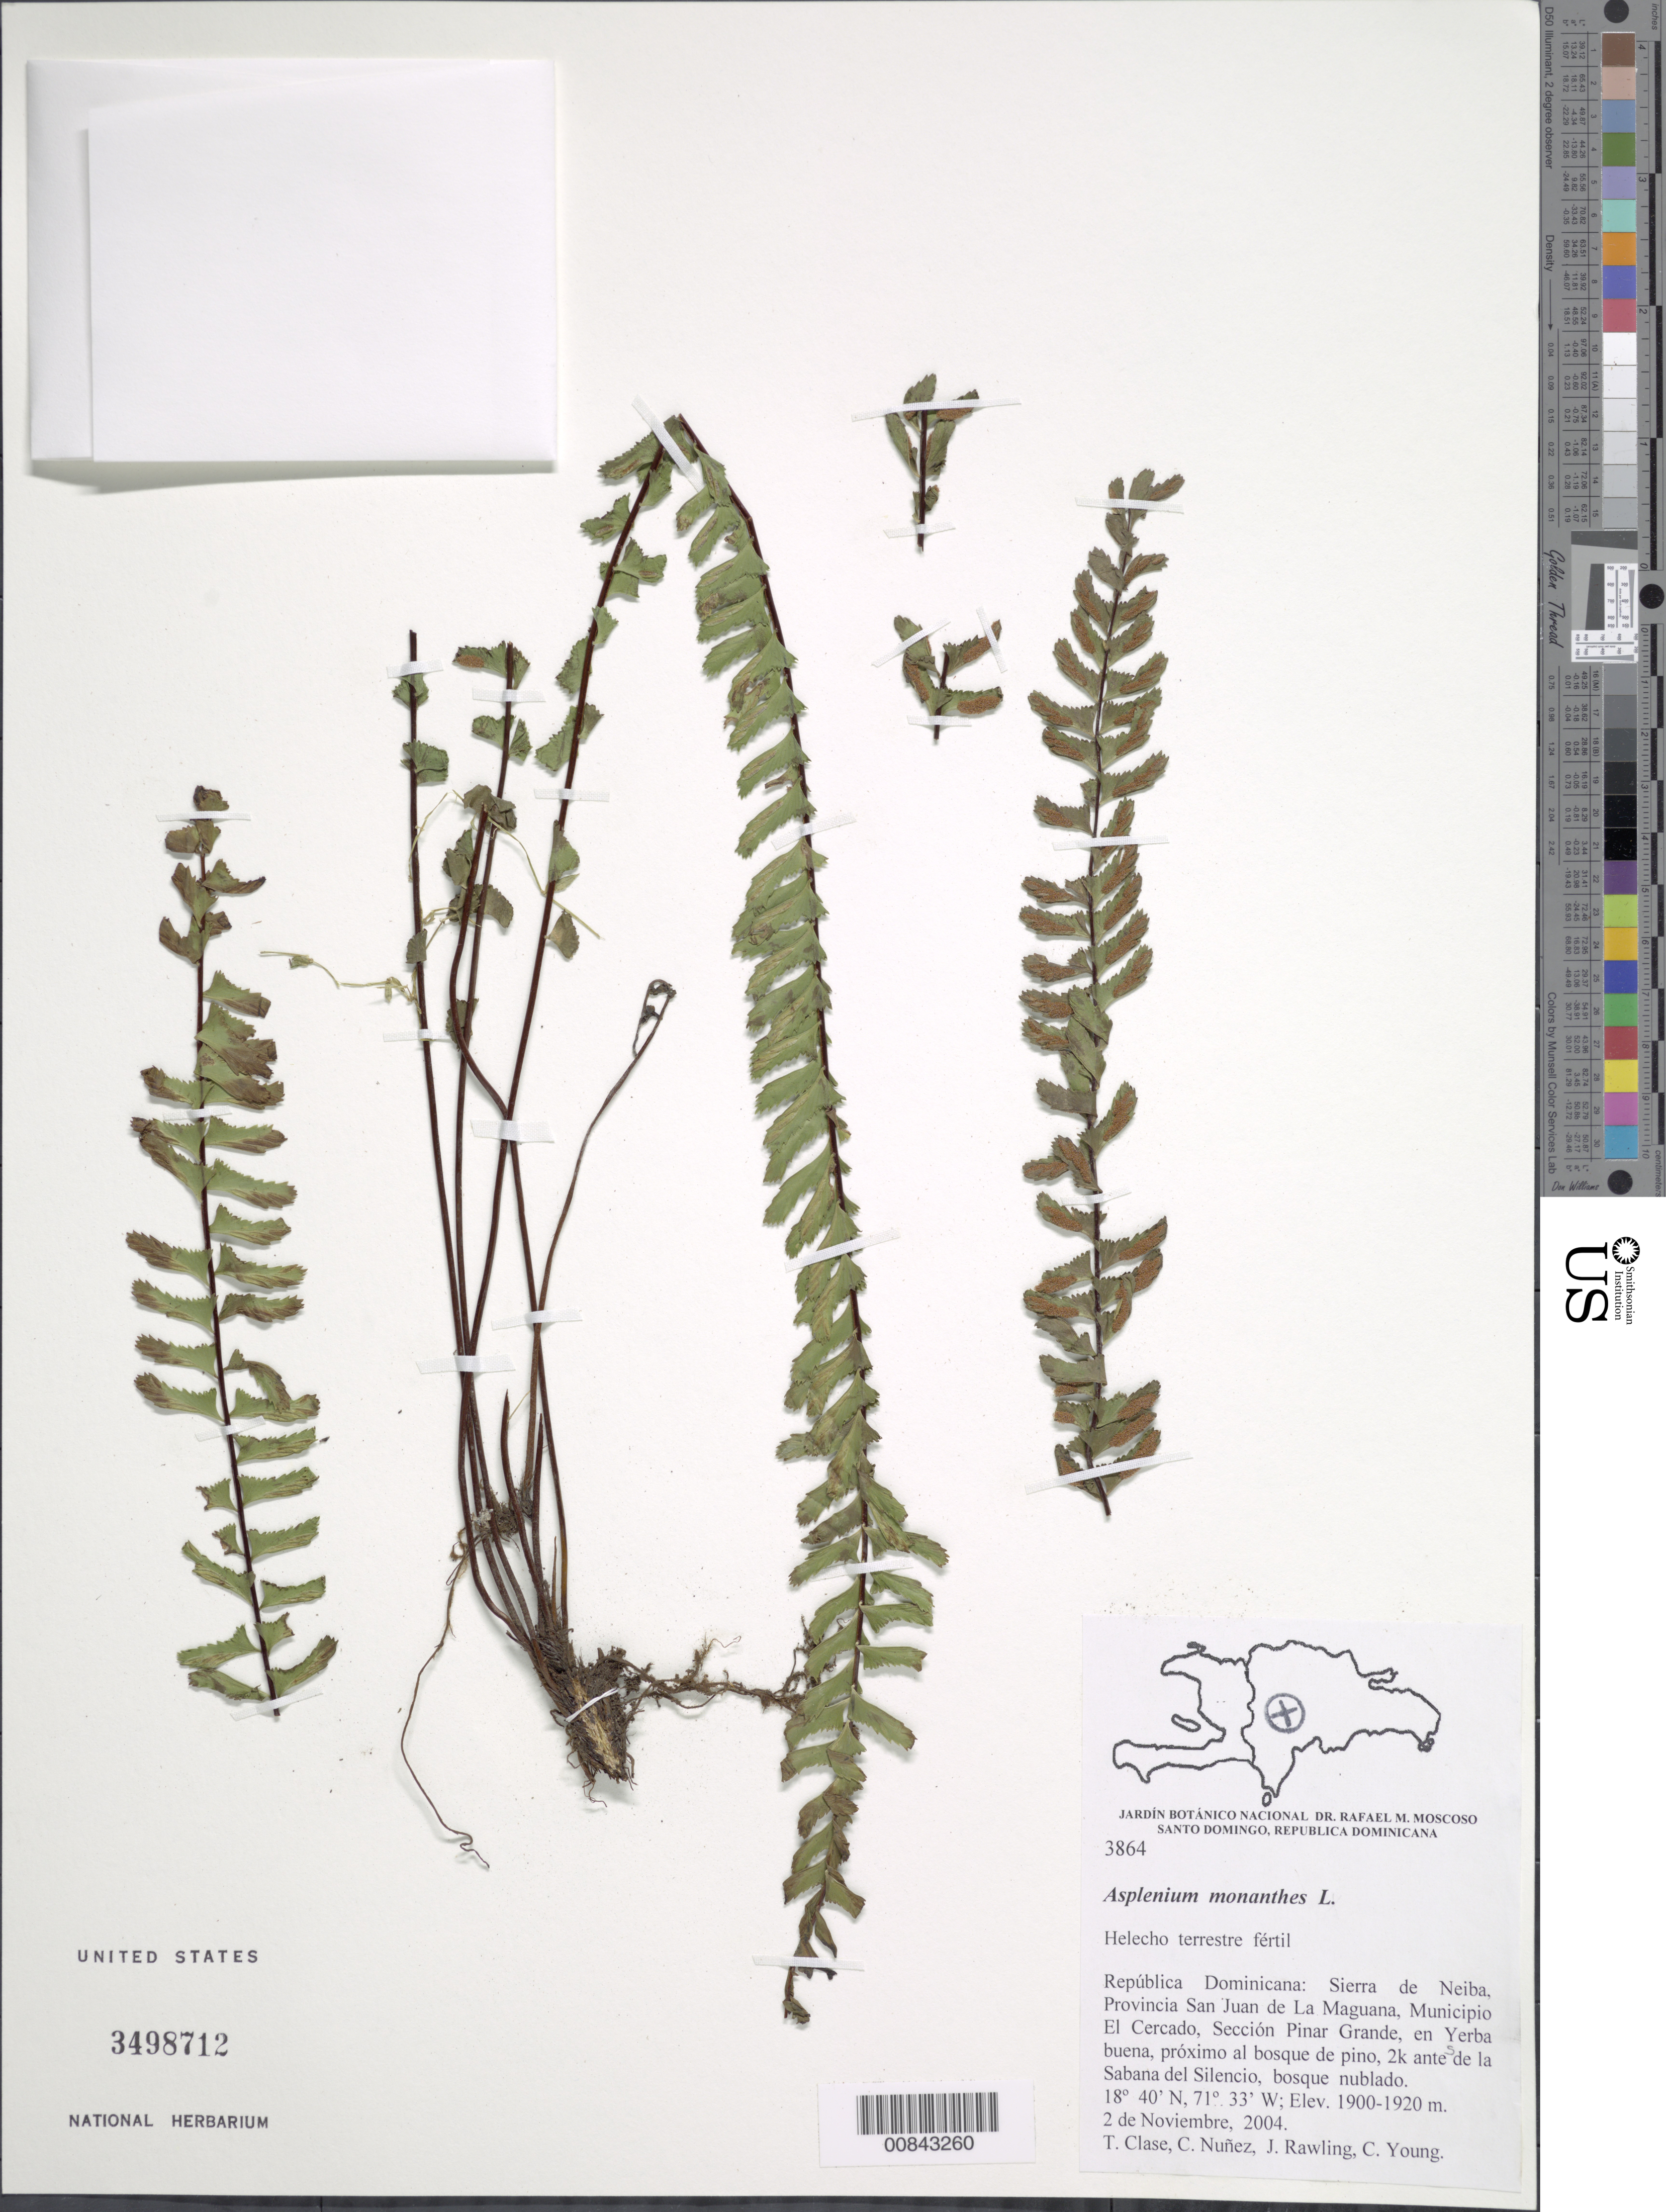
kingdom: Plantae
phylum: Tracheophyta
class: Polypodiopsida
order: Polypodiales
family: Aspleniaceae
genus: Asplenium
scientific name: Asplenium monanthes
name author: L.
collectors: T. Clase, C. Nunez, J. Rawling & C. Young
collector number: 3864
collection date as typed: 02 Nov 2004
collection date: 2004-11-02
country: Dominican Republic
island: Hispaniola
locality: Sierra de Neiba, Prov. San Juan de La Maguana, Mun. El Cercado, Sección Pinar Grande Paraje La Navaja (Yerba buena), próximo al pinar 2k, ante de la Sabana del Silencio.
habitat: Bosque nublado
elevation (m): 1900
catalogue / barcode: US 3498712